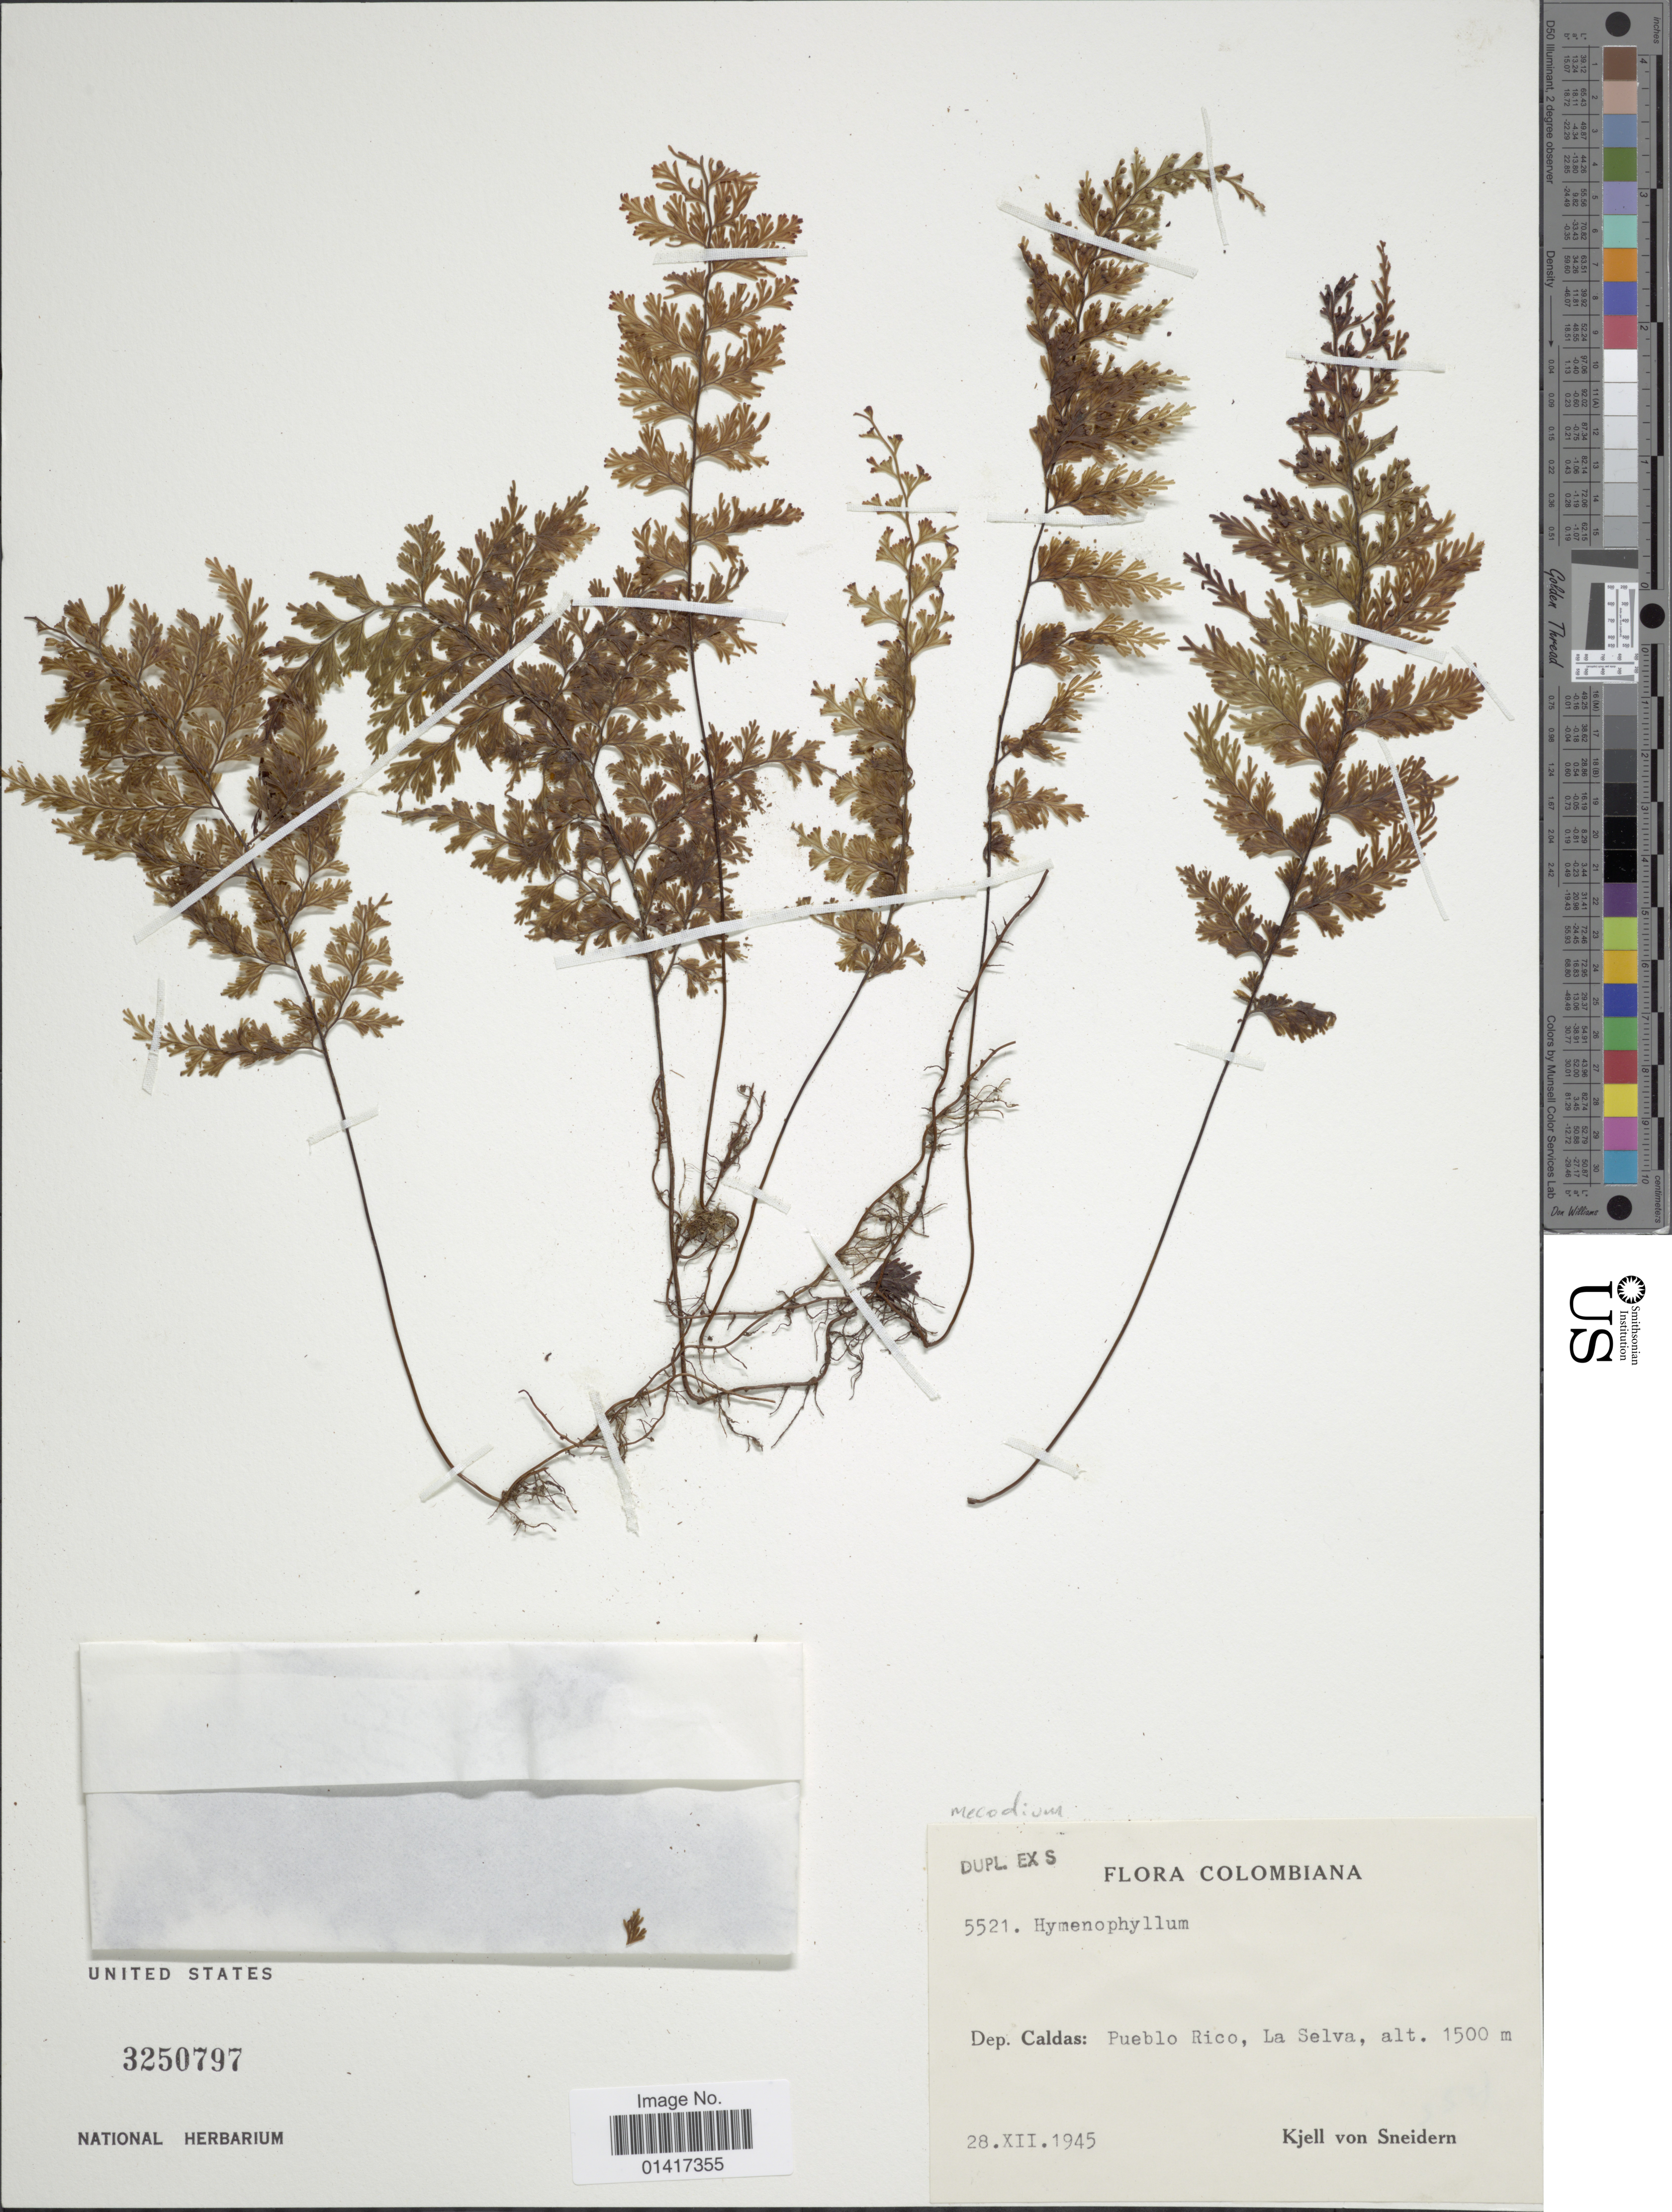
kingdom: Plantae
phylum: Tracheophyta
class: Polypodiopsida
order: Hymenophyllales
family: Hymenophyllaceae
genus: Hymenophyllum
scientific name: Hymenophyllum sp.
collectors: K. von Sneidern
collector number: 5521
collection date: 1945-12-28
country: Colombia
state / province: Caldas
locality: Dep. Caldas: Pueblo Rico, La Selva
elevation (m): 1500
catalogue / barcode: US 3250797